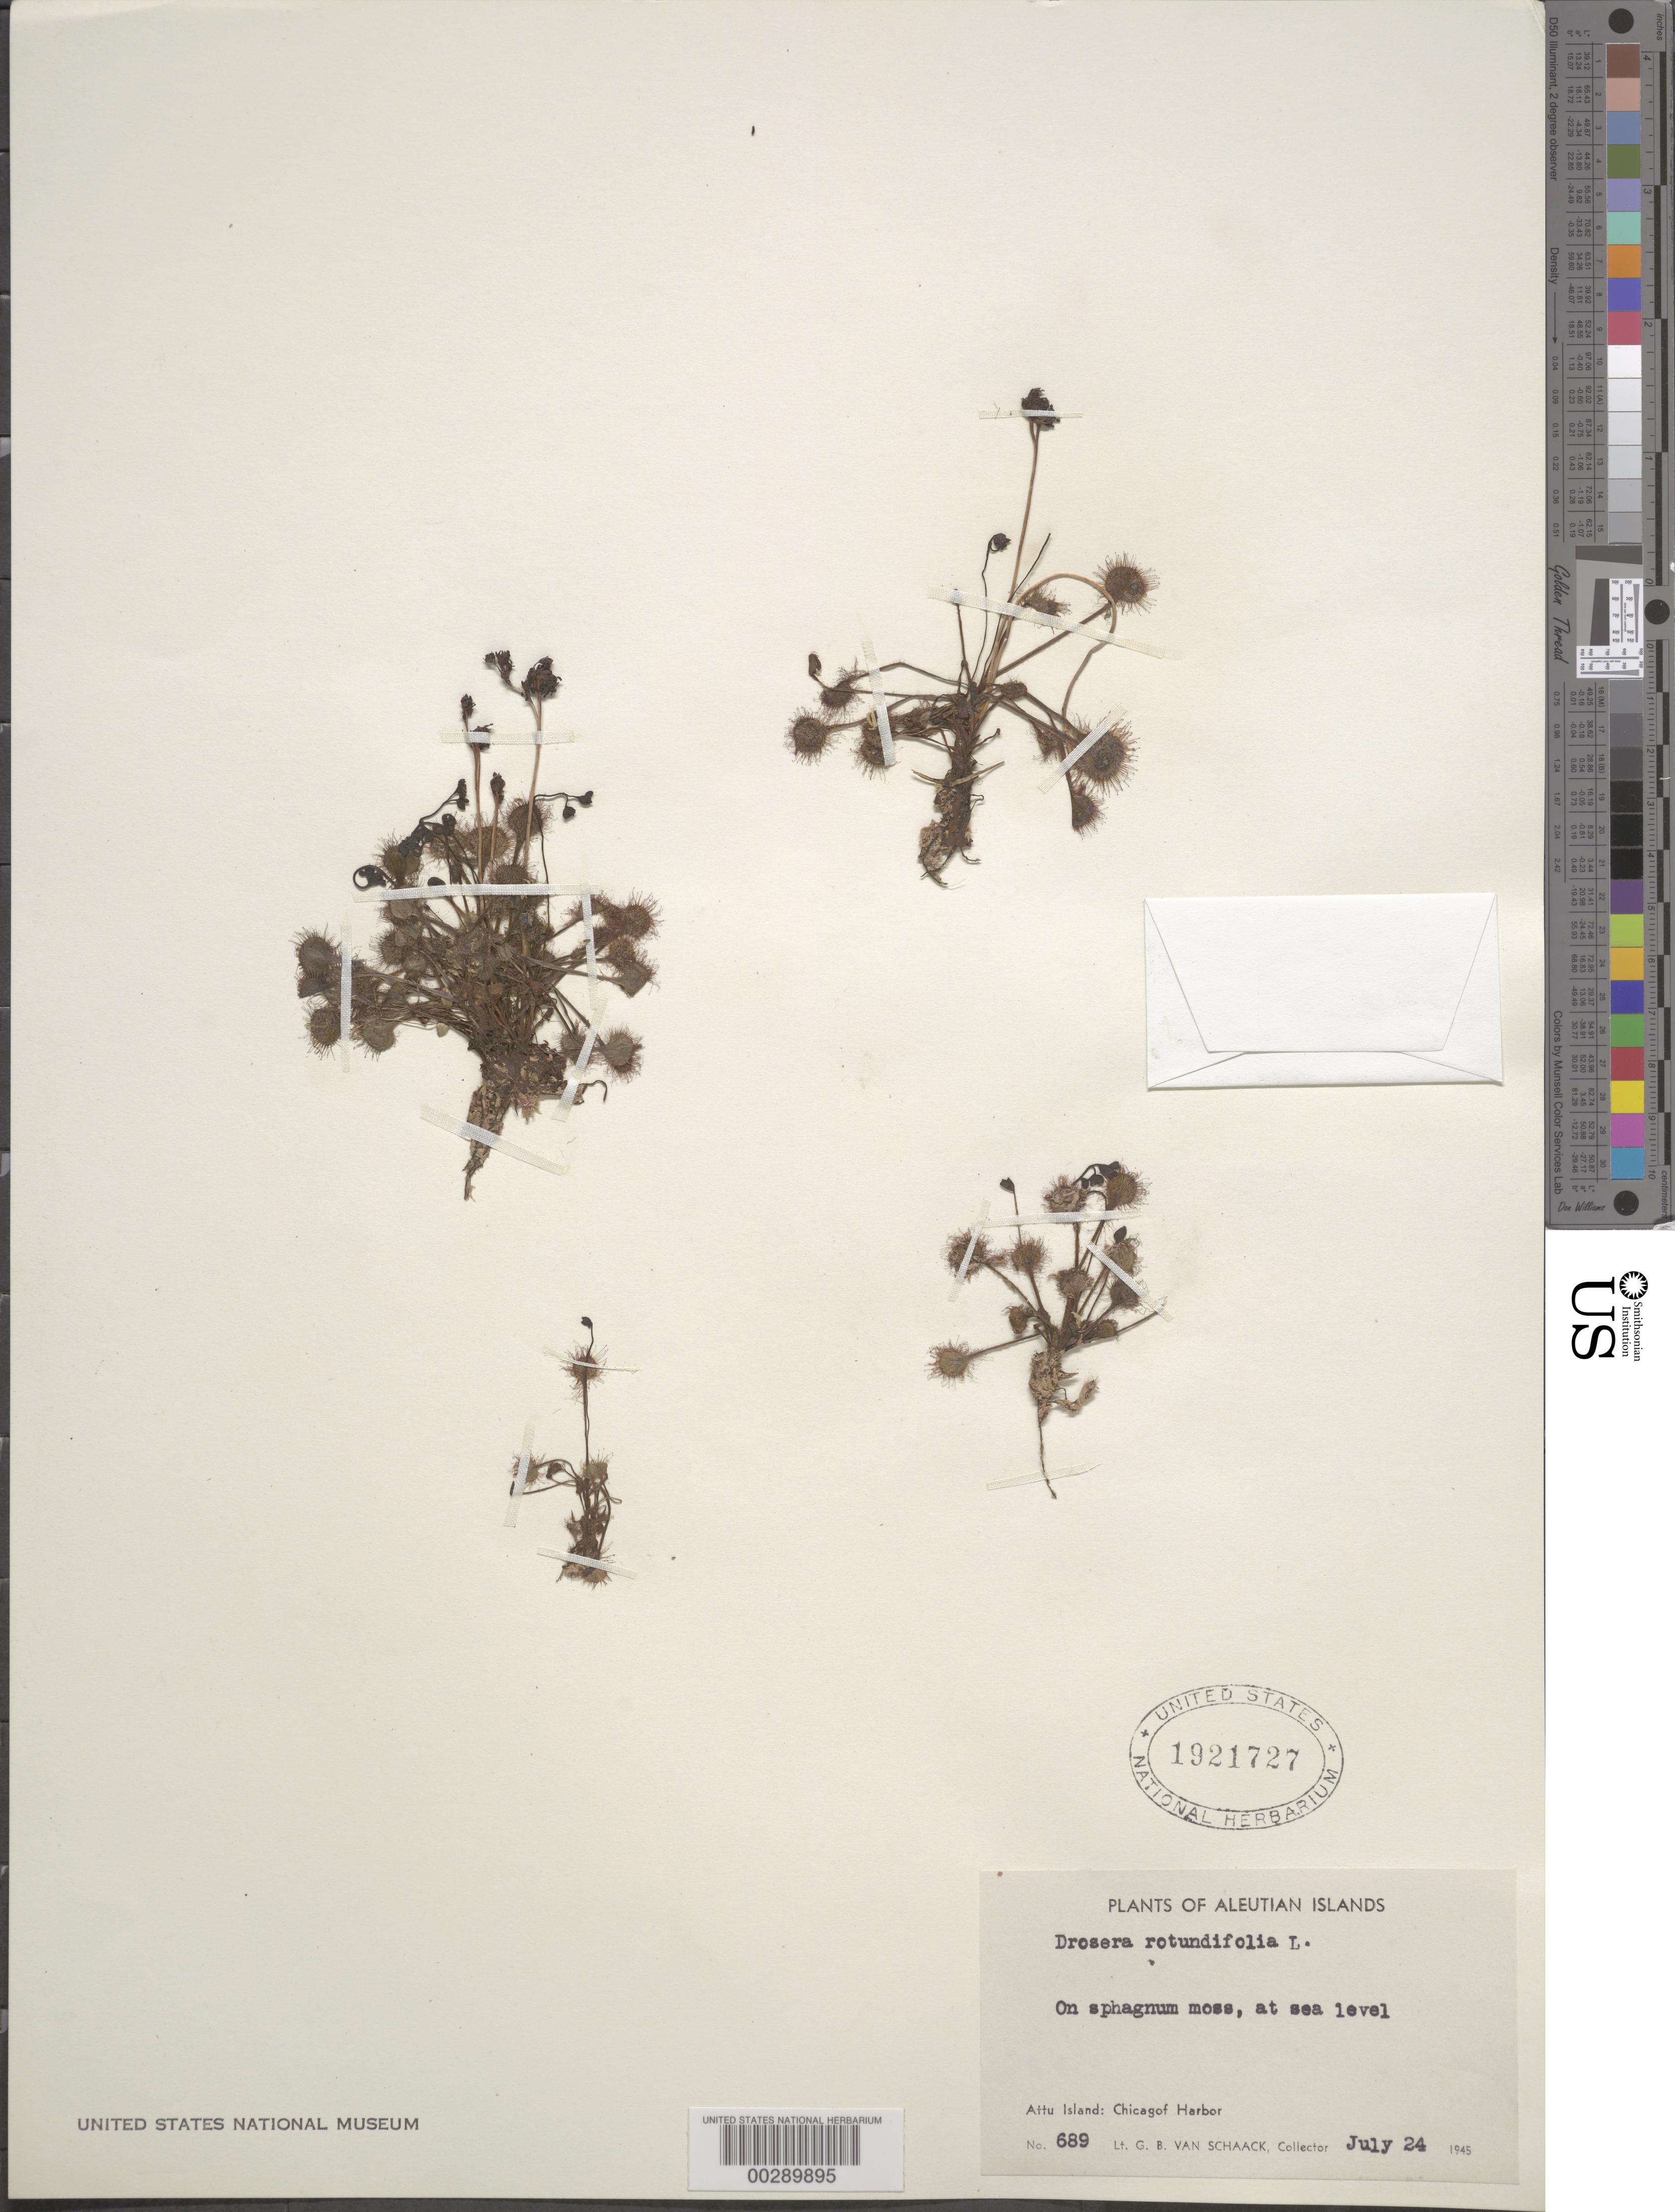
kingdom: Plantae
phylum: Tracheophyta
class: Magnoliopsida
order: Caryophyllales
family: Droseraceae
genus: Drosera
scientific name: Drosera rotundifolia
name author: L.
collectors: G. Van Schaack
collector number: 689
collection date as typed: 24 Jul 1945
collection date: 1945-07-24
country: United States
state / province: Alaska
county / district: Aleutians West Census Area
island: Attu Island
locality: Attu i., chicagof harbor.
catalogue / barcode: US 1921727